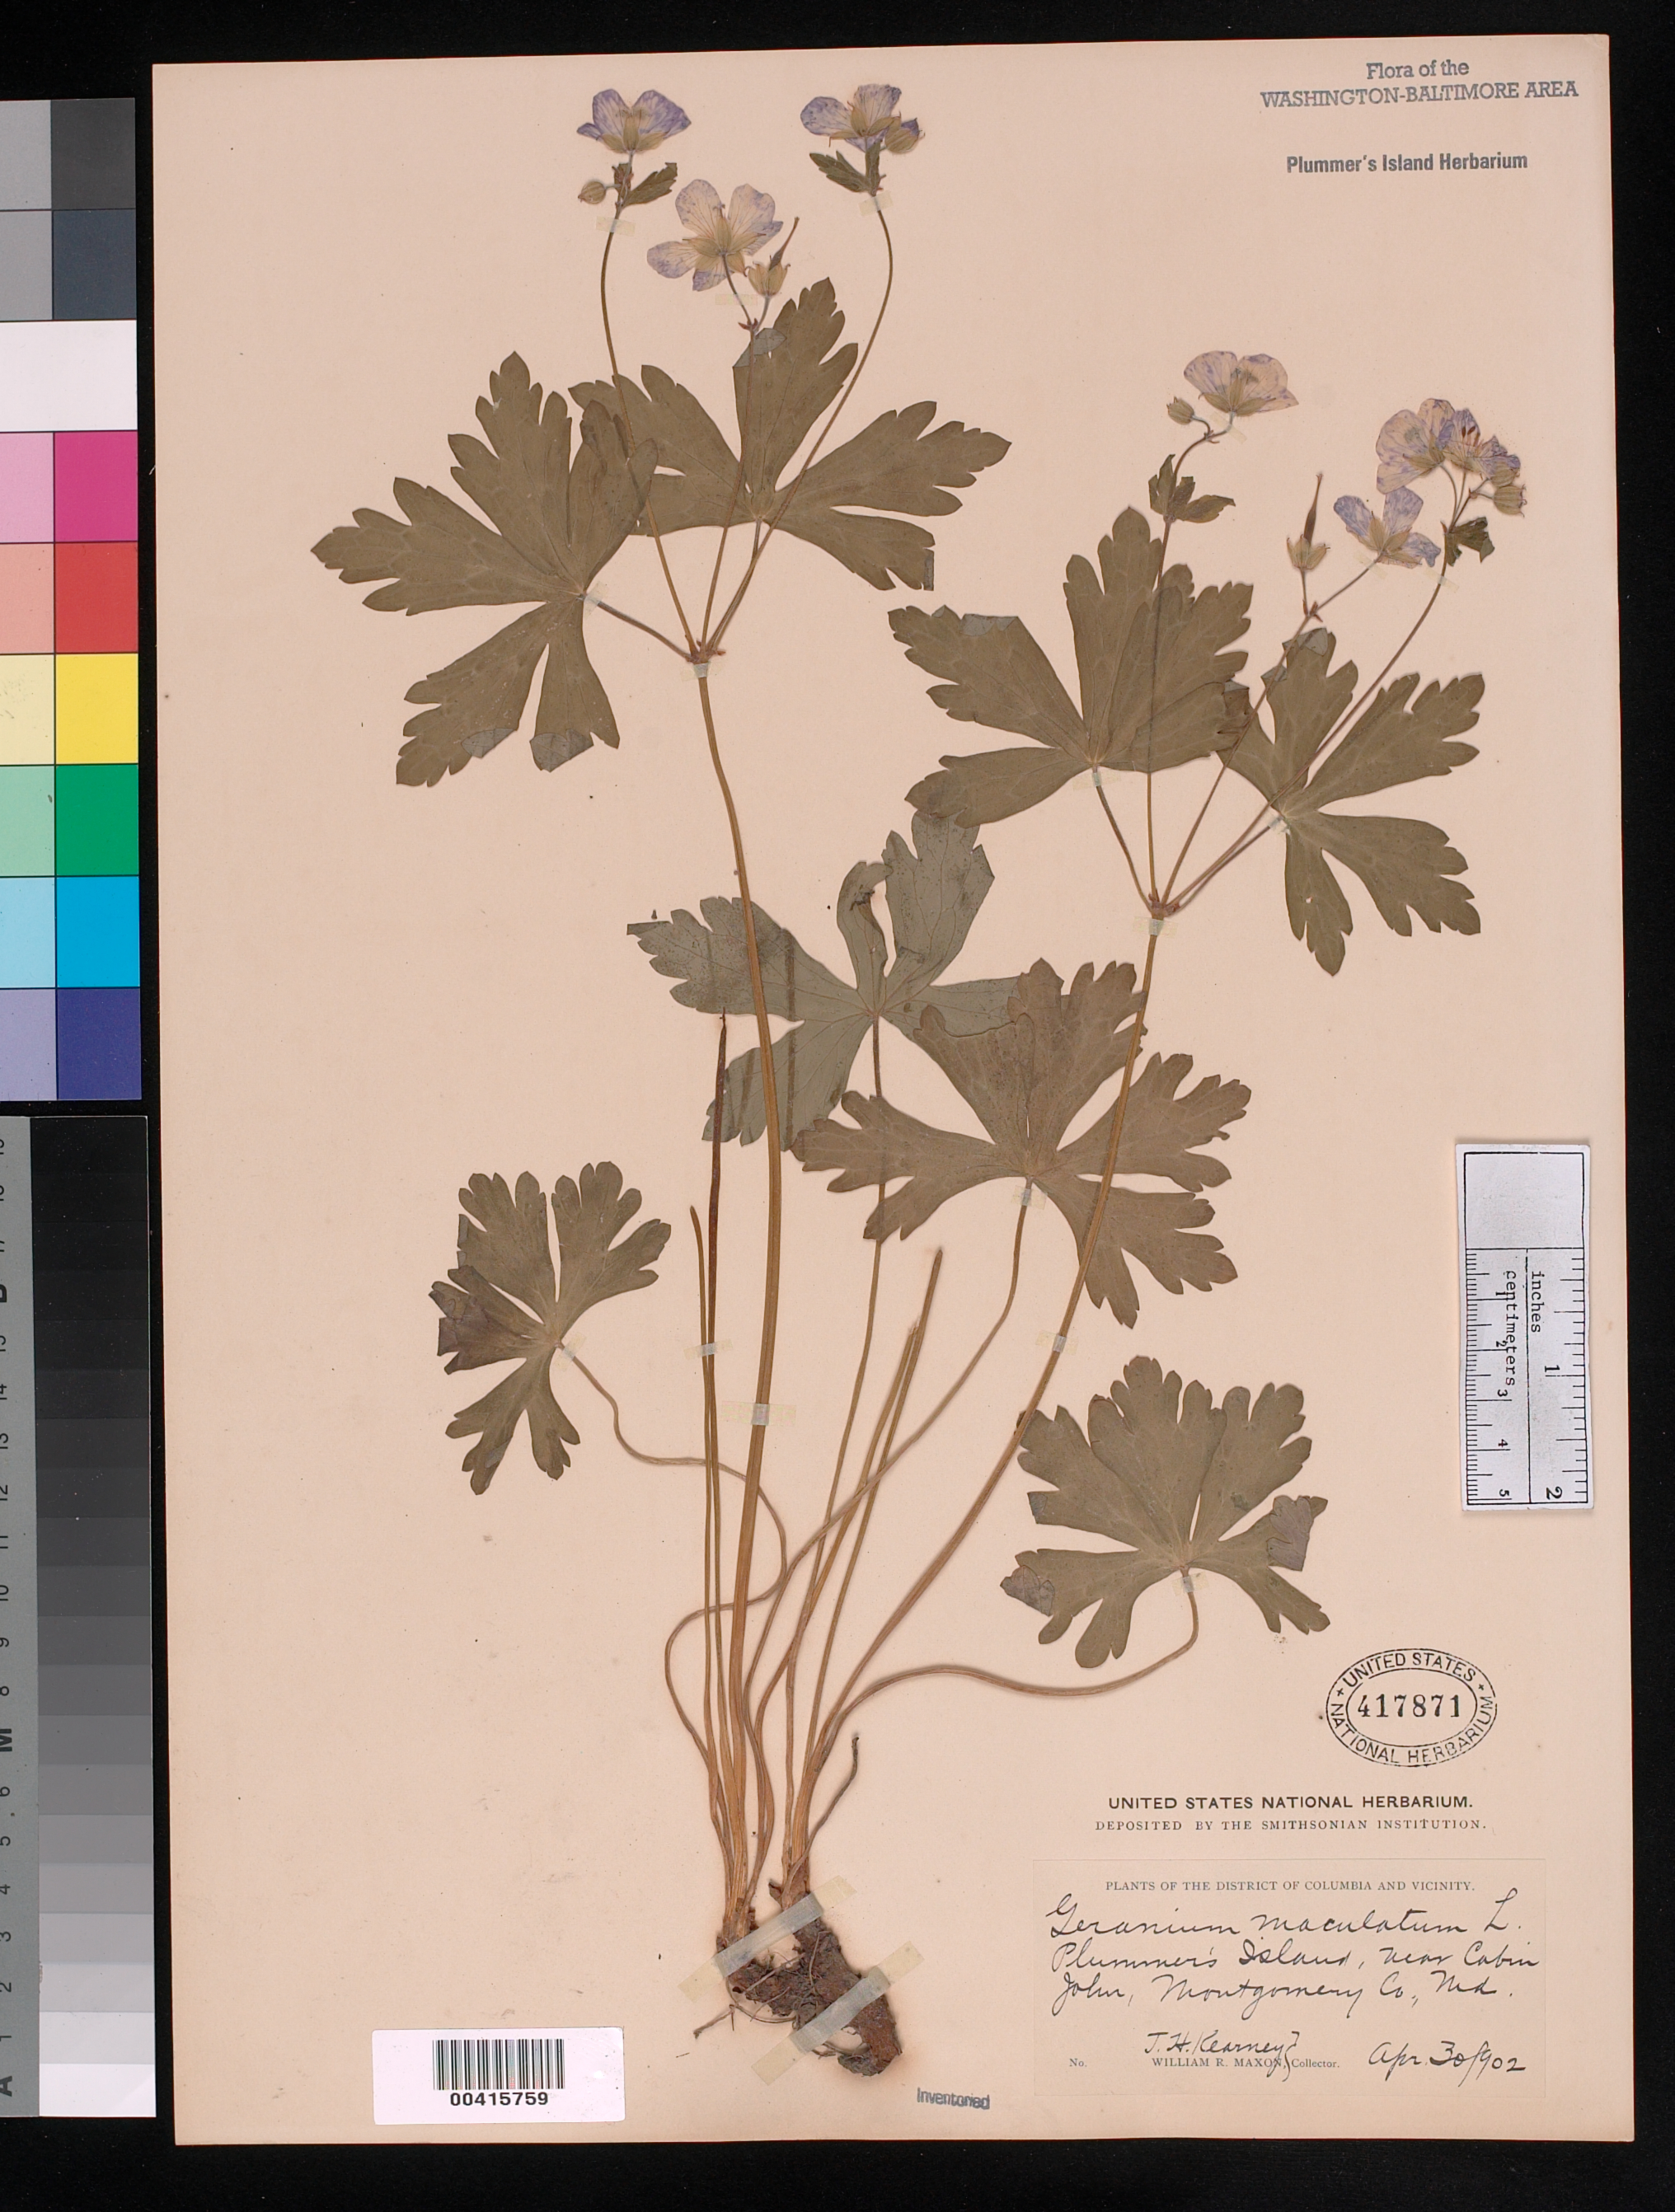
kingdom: Plantae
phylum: Tracheophyta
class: Magnoliopsida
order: Geraniales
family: Geraniaceae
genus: Geranium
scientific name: Geranium maculatum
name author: L.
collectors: T. H. Kearney & W. R. Maxon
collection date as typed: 30 Apr 1902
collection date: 1902-04-30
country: United States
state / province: Maryland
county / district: Montgomery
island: Plummers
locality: Plummer's Island C. & O. Canal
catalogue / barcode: US 417871